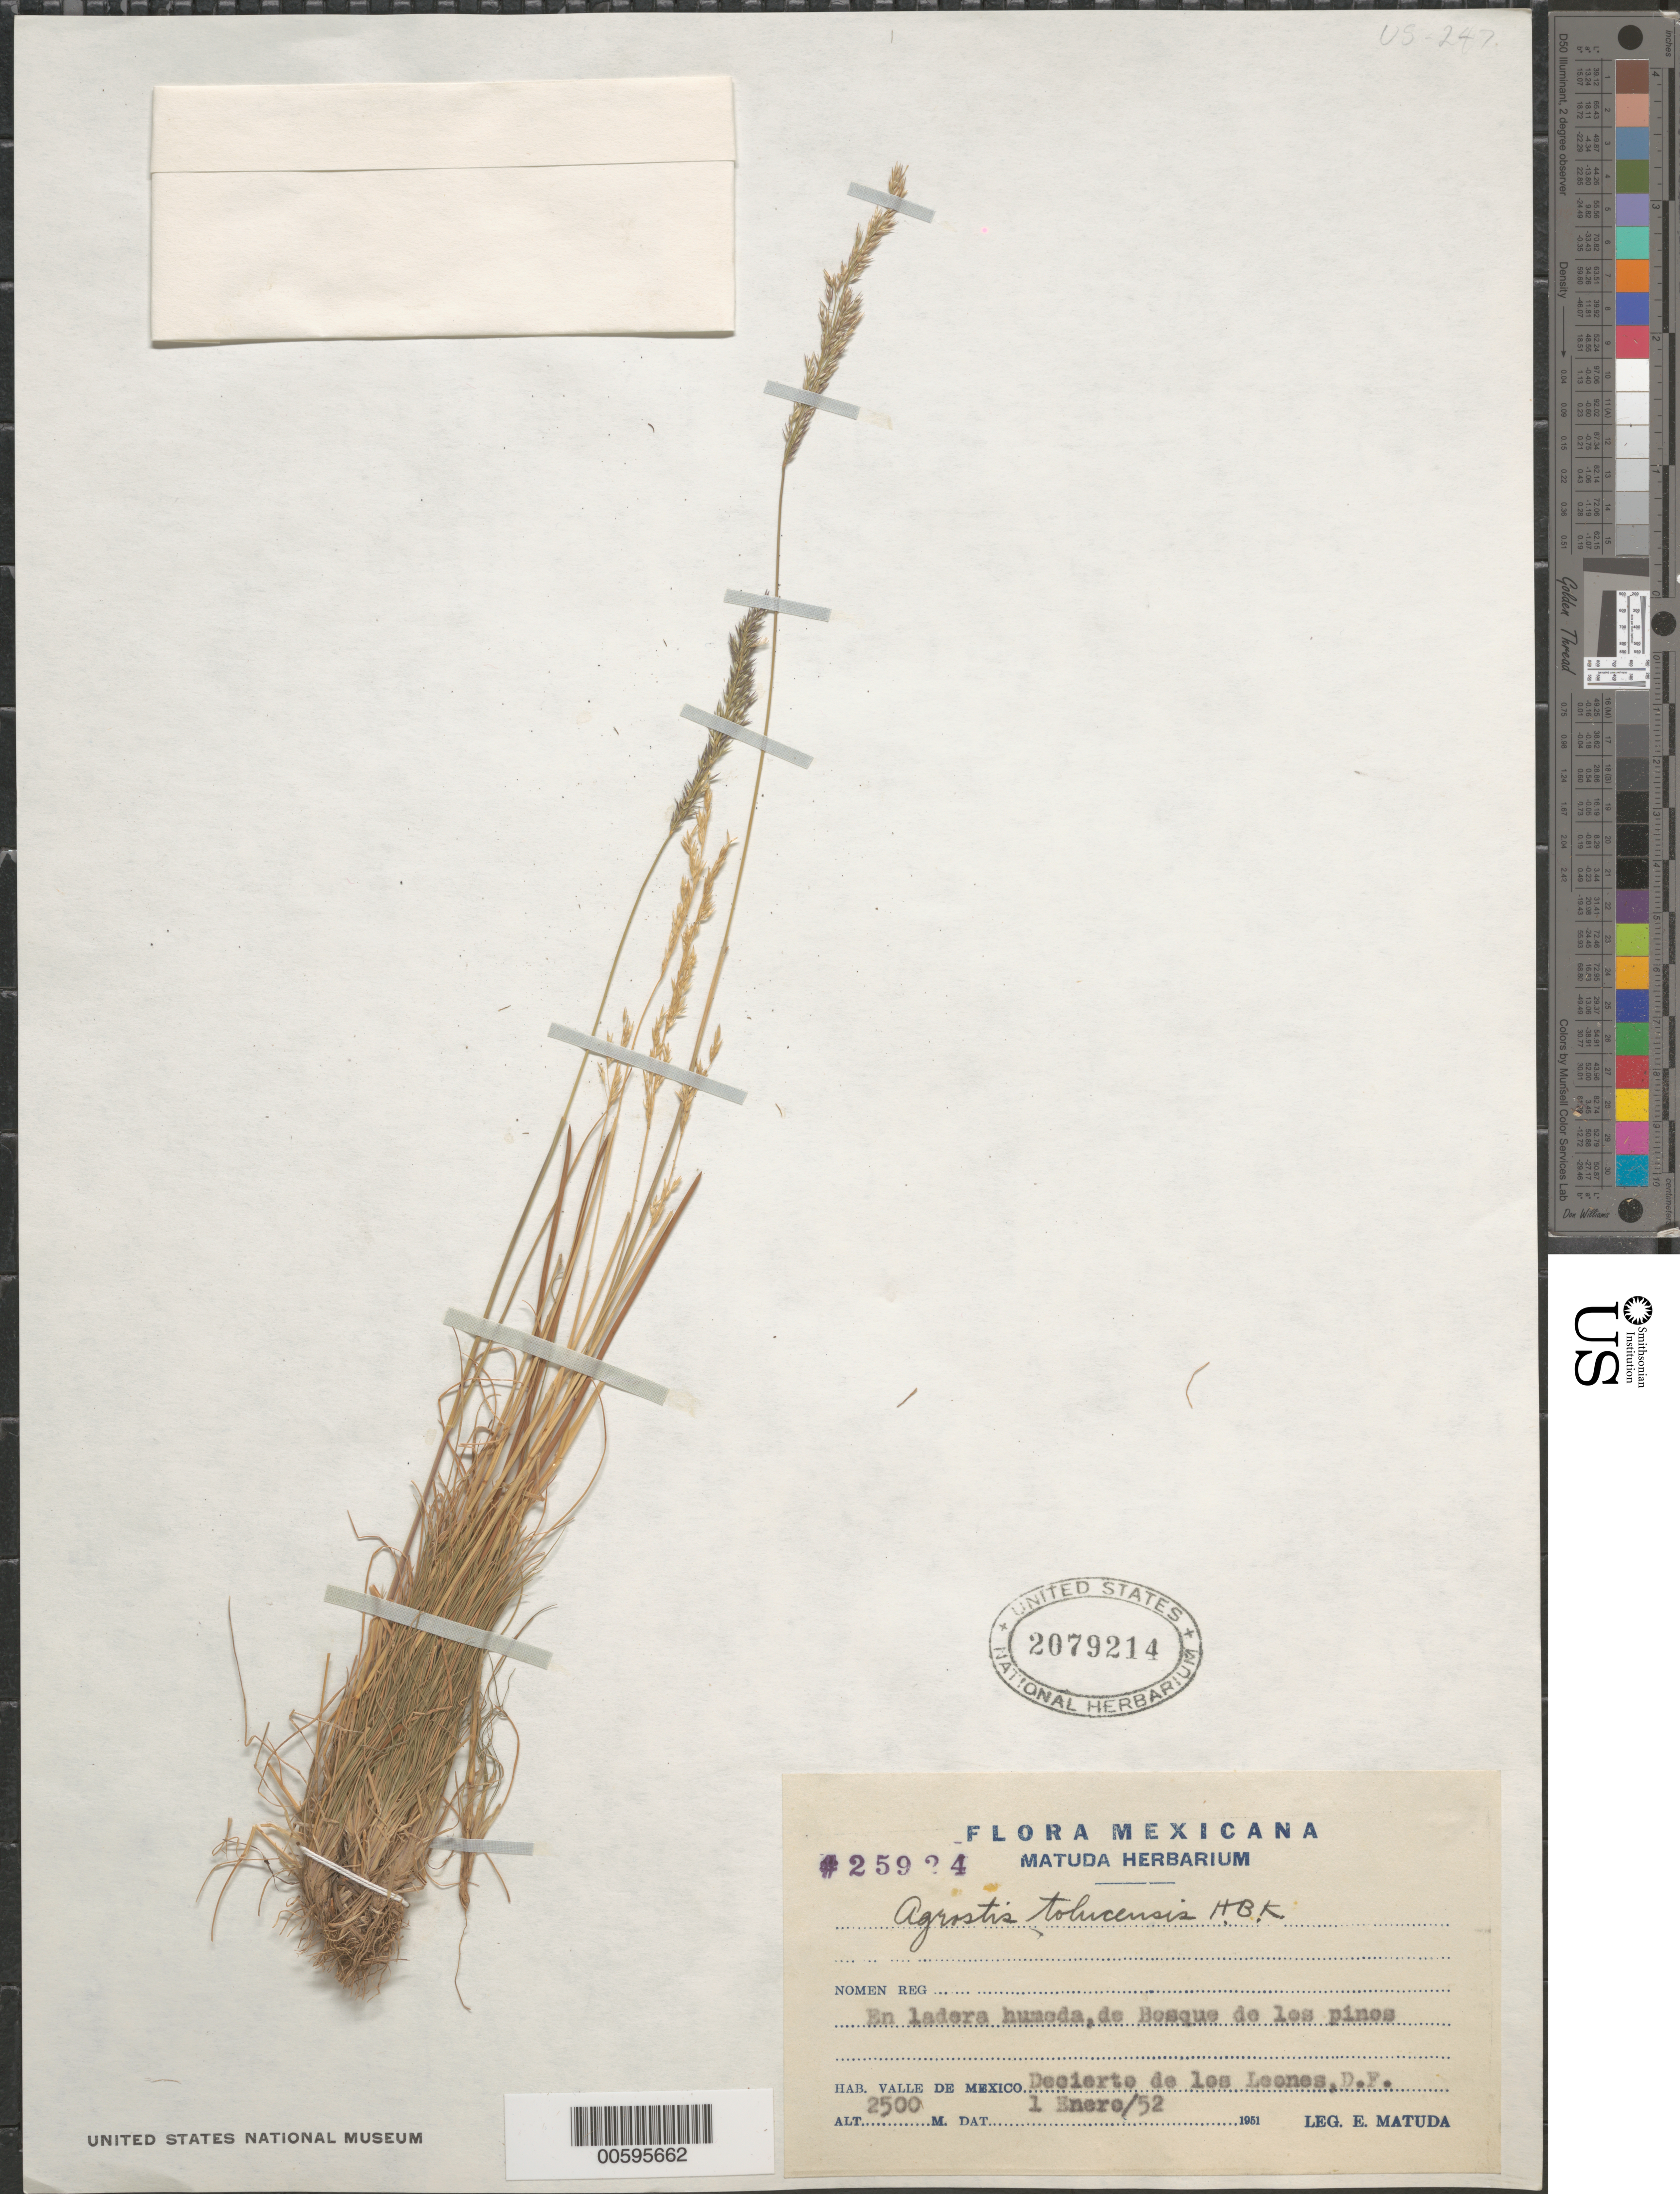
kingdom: Plantae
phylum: Tracheophyta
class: Liliopsida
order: Poales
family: Poaceae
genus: Agrostis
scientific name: Agrostis tolucensis Kunth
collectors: E. Matuda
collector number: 25924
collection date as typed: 1 Jan 1952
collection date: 1952-01-01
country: Mexico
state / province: Distrito Federal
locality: Hab. Valle de Mexico Desierte de los Leones.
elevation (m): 2500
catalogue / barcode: US 2079214